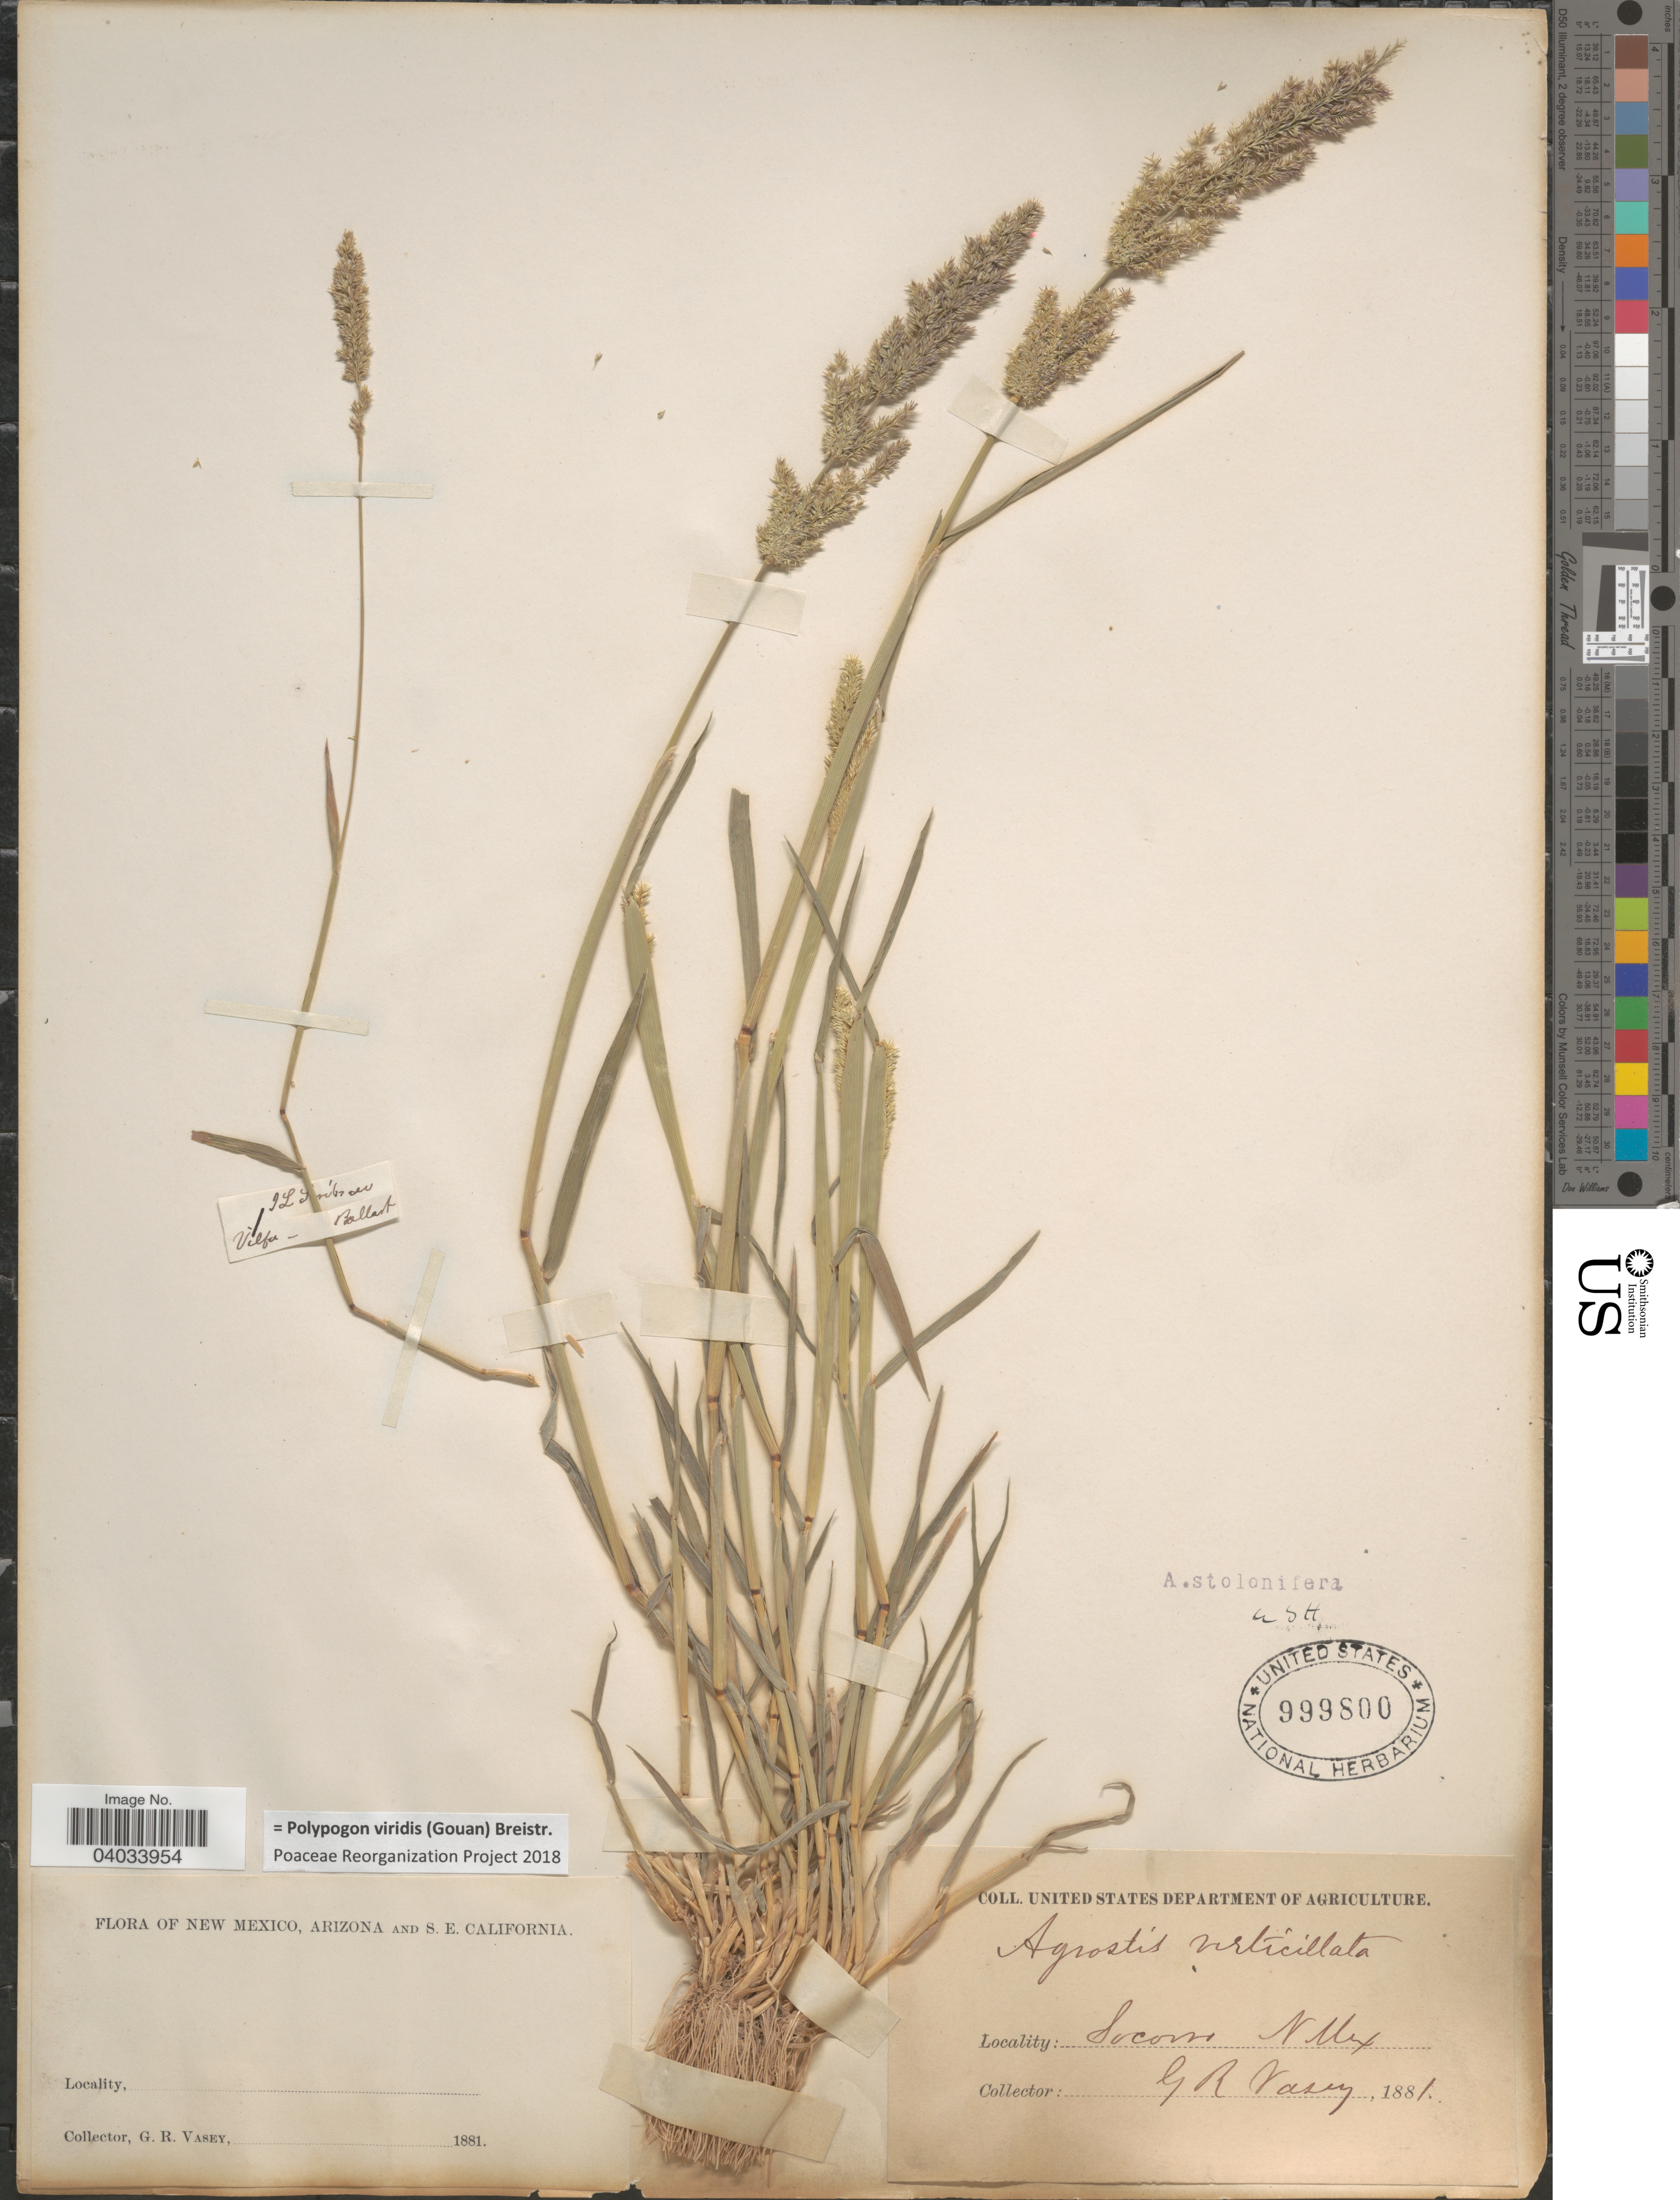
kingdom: Plantae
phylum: Tracheophyta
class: Liliopsida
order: Poales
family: Poaceae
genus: Polypogon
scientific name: Polypogon viridis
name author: (Gouan) Breistroffer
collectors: G. R. Vasey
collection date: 1881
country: United States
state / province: New Mexico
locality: Socorro.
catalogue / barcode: US 999800